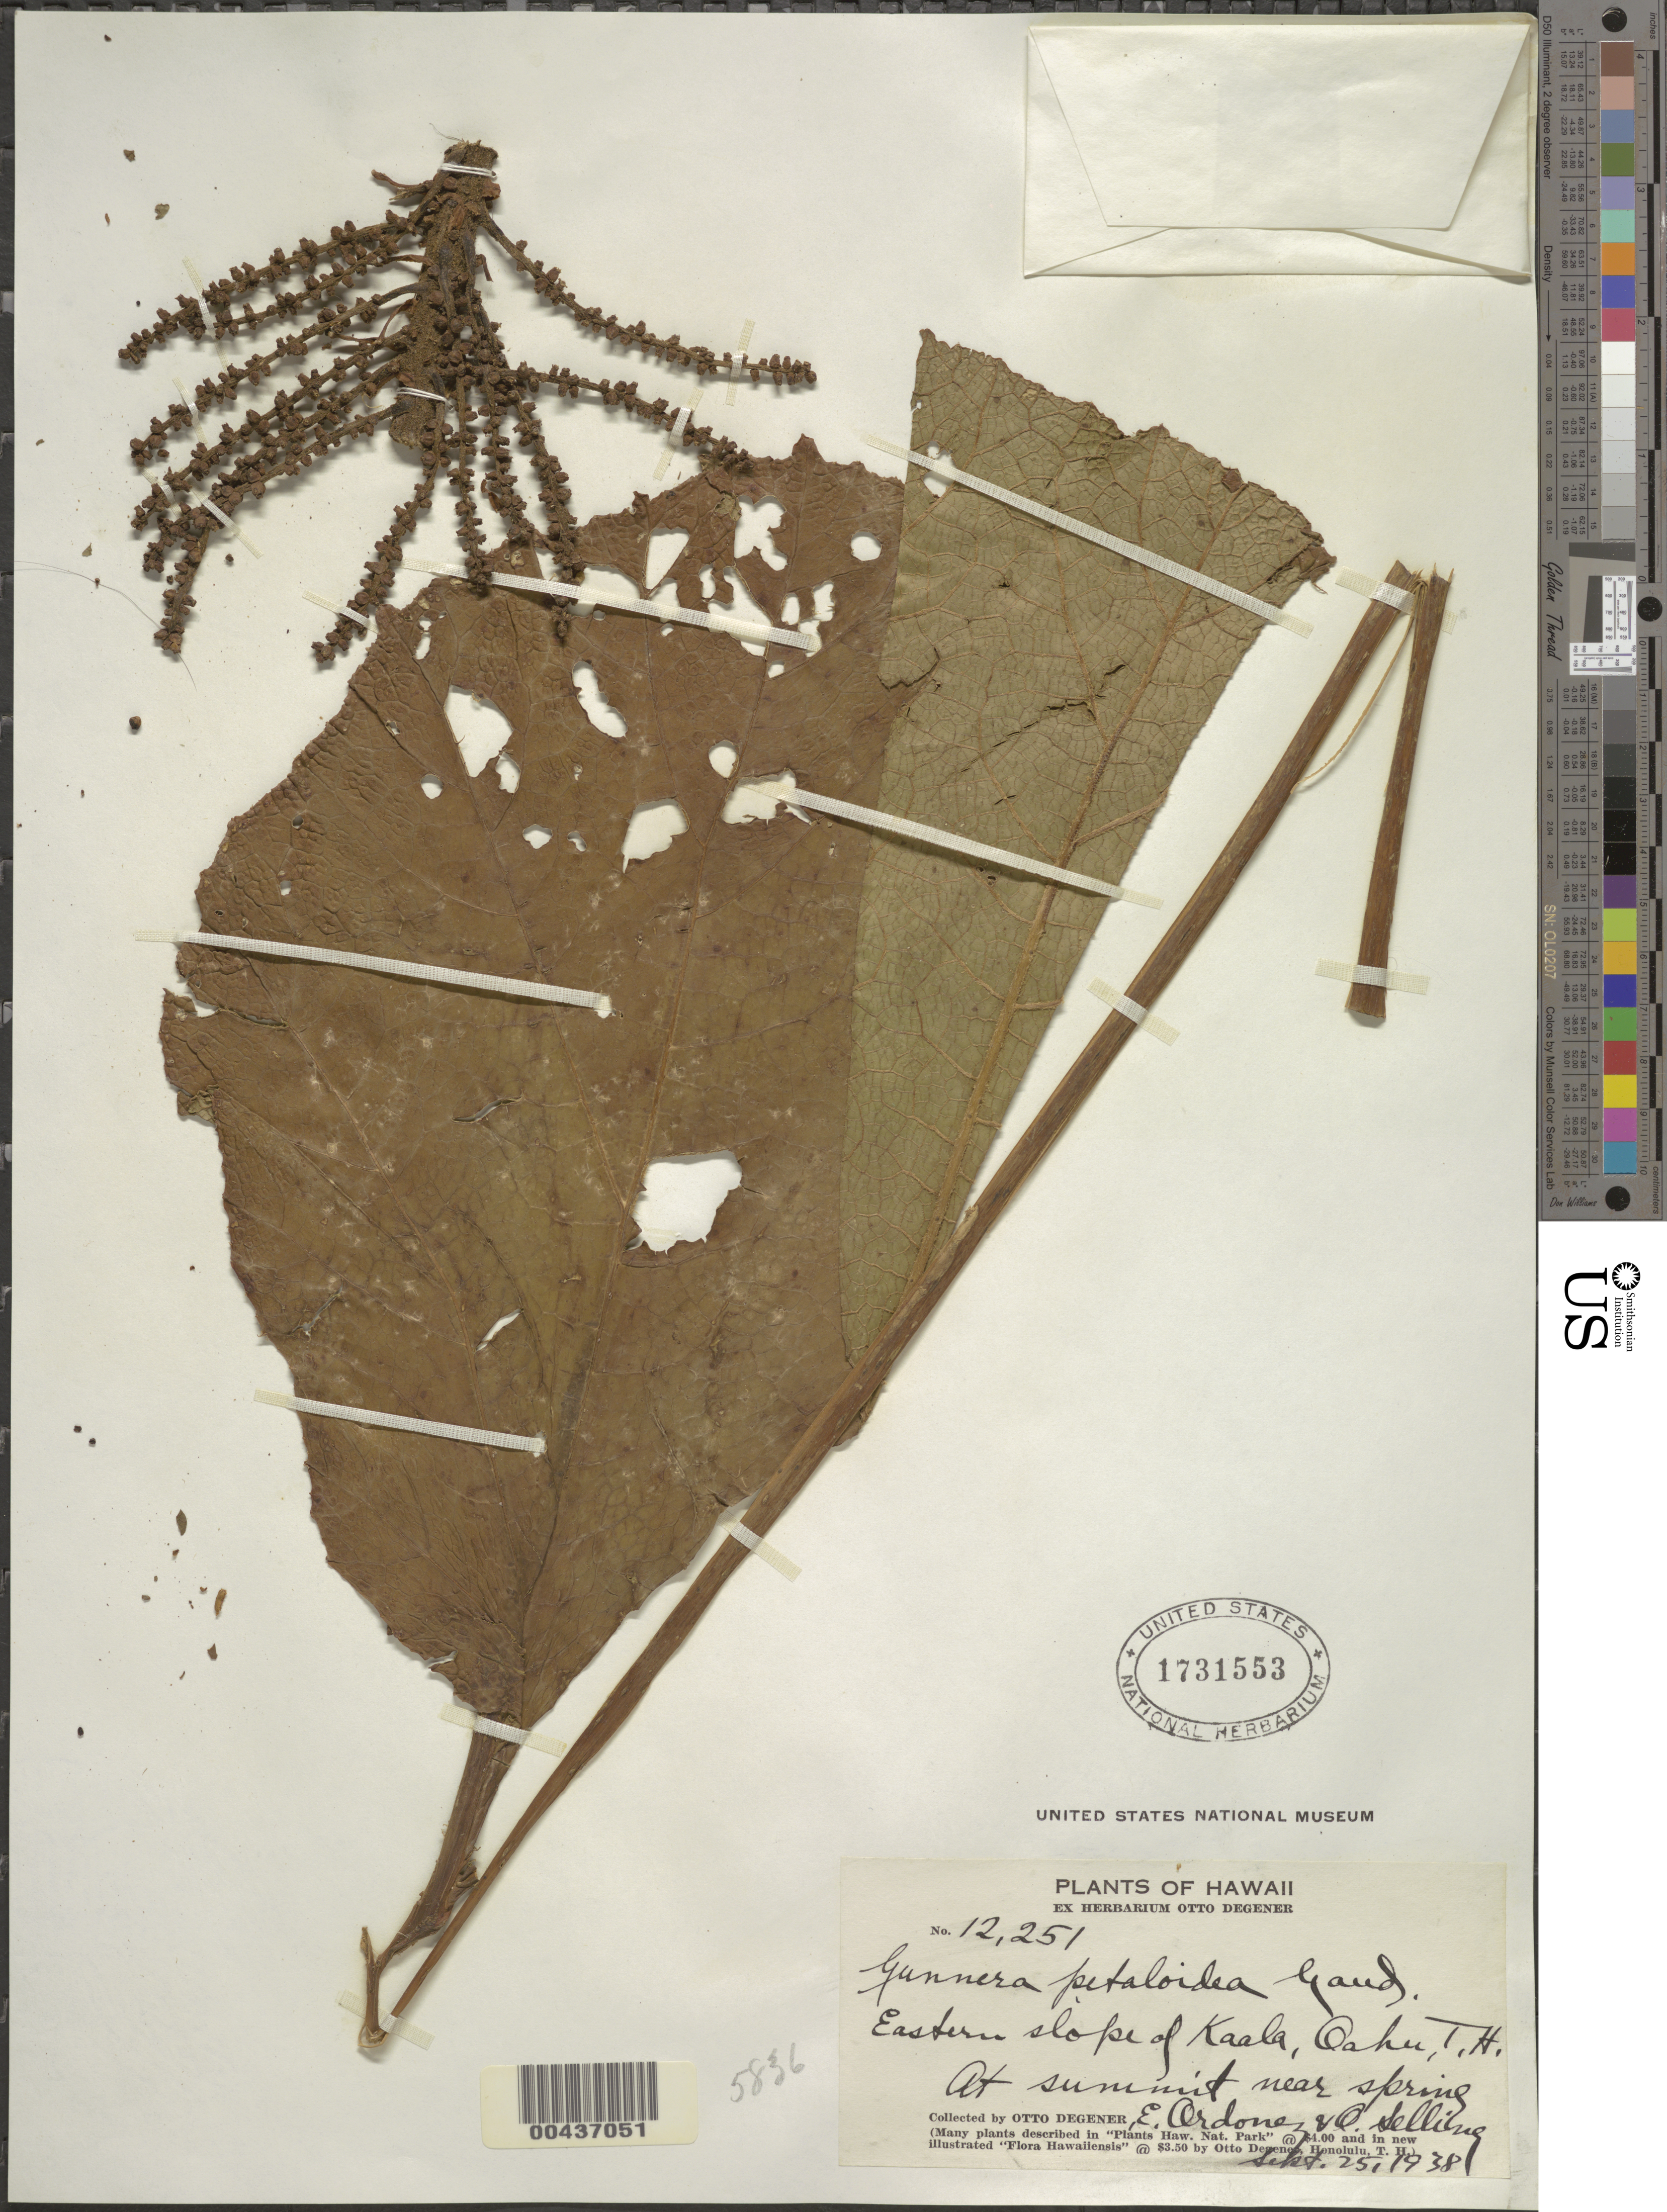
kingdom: Plantae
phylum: Tracheophyta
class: Magnoliopsida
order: Gunnerales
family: Gunneraceae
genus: Gunnera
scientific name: Gunnera petaloidea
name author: Gaudich.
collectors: O. Degener, E. Ordonez & O. Selling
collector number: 12251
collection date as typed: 25 1938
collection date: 1938-05-02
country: United States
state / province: Hawaii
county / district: Honolulu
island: Oahu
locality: Eastern slope of Kaala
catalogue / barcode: US 1731553